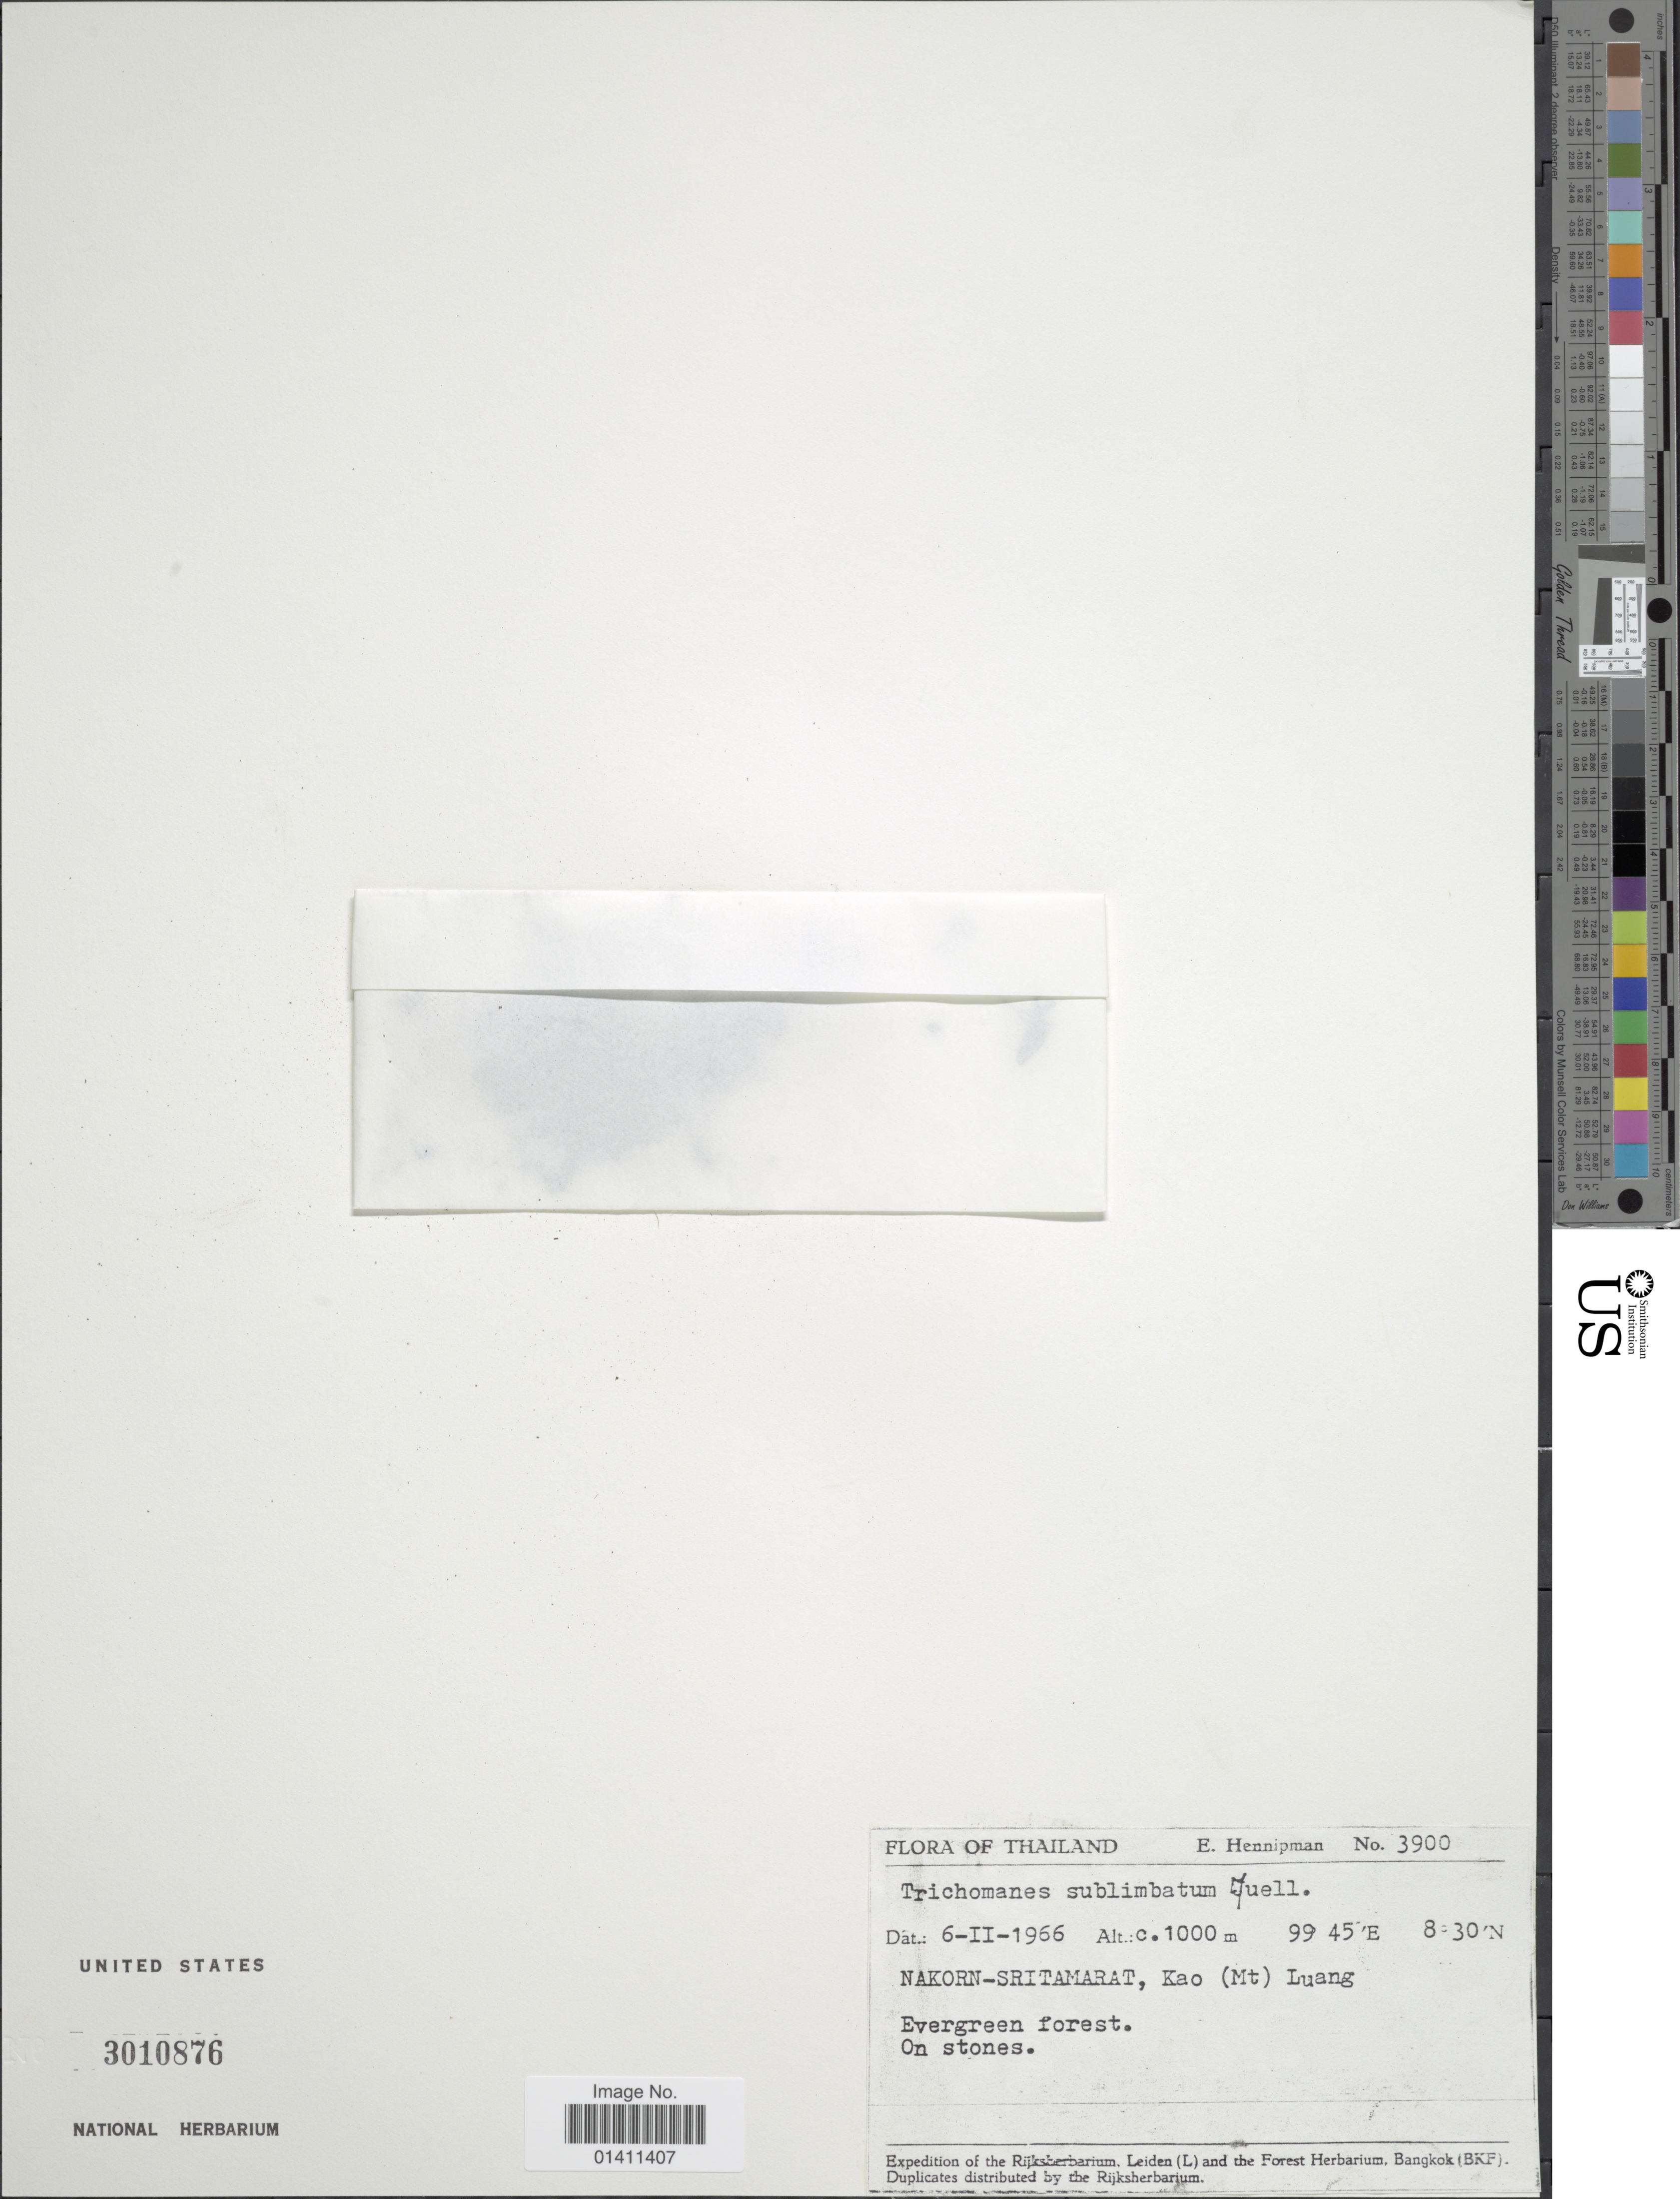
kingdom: Plantae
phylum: Tracheophyta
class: Polypodiopsida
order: Hymenophyllales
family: Hymenophyllaceae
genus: Didymoglossum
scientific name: Didymoglossum sublimbatum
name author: (K. Müller) Ebihara & K. Iwats.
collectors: E. Hennipman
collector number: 3900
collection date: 1966-02-06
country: Thailand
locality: Nakorn-Sritamat, Kao (Mt) Luang.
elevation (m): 1000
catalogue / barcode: US 3010876